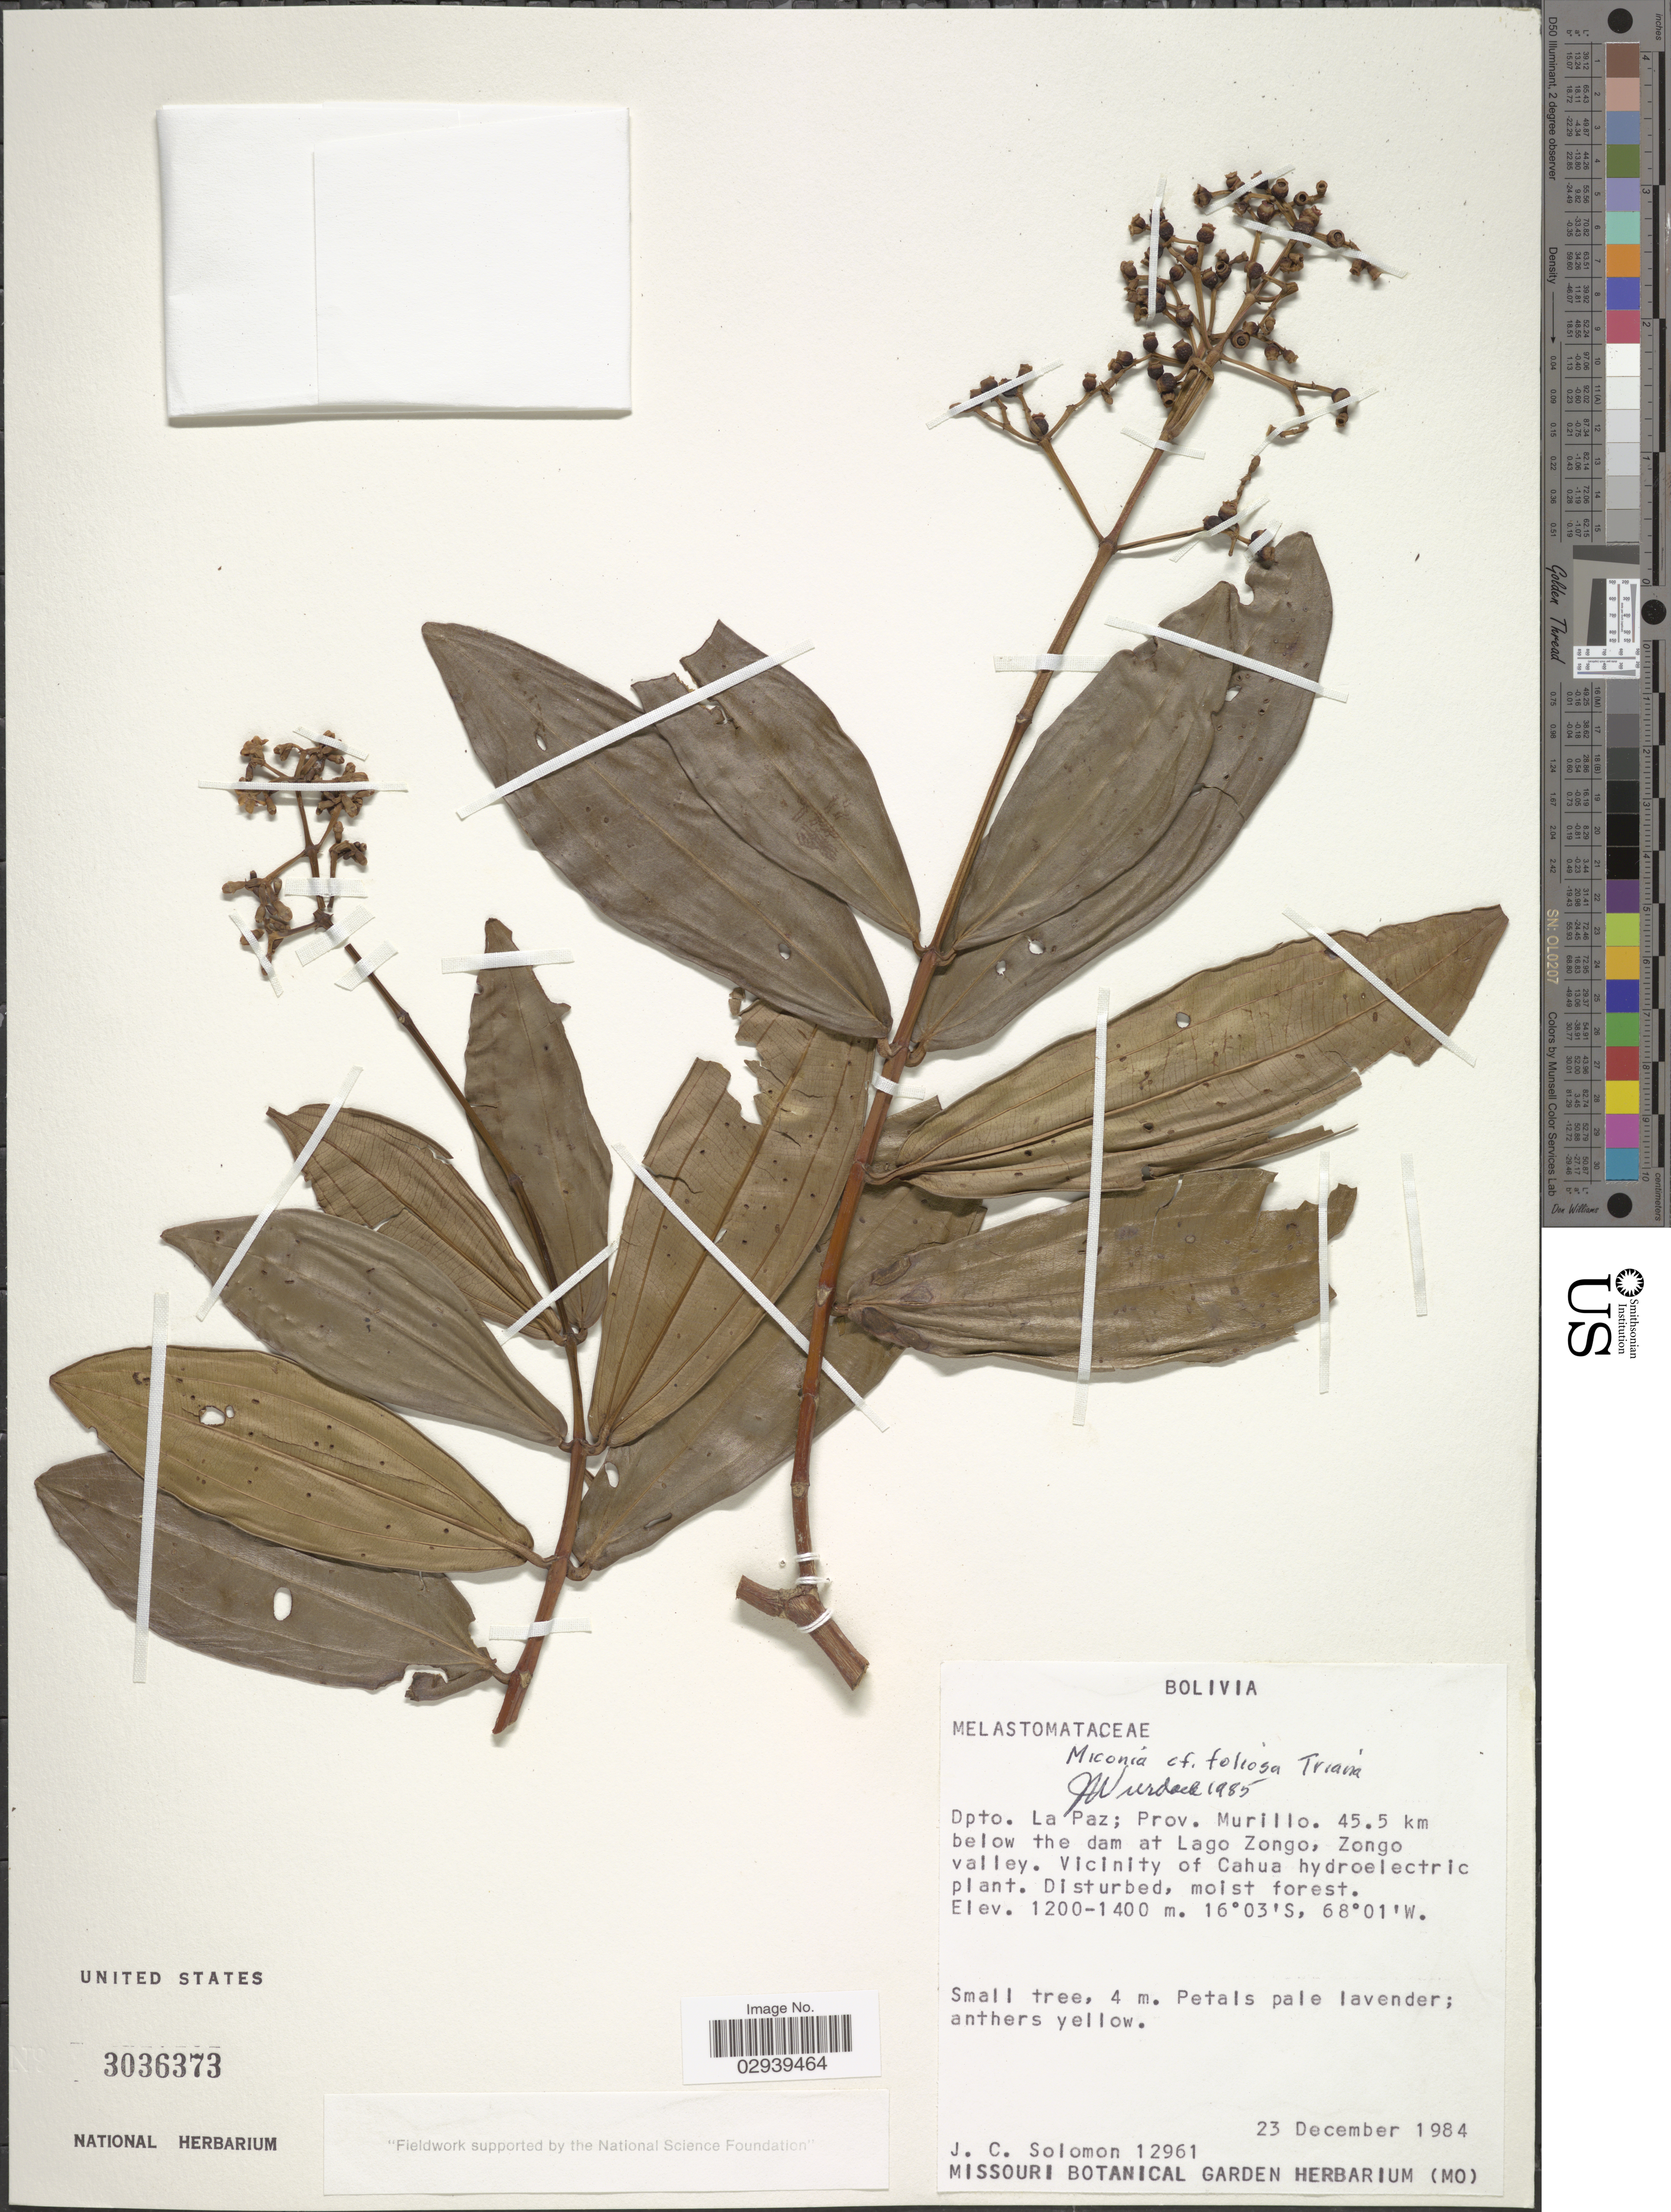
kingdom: Plantae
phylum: Tracheophyta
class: Magnoliopsida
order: Myrtales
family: Melastomataceae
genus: Miconia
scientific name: Miconia foliosa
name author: Triana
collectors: J. C. Solomon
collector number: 12961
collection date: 1984-12-23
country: Bolivia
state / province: La Paz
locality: Dpto. La Paz. Prov. Murillo. 45.5 km below the dam at Lago Zongo, Zongo valley. Vicinity of Cahua hydroelectric plant.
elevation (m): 1200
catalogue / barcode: US 3036373